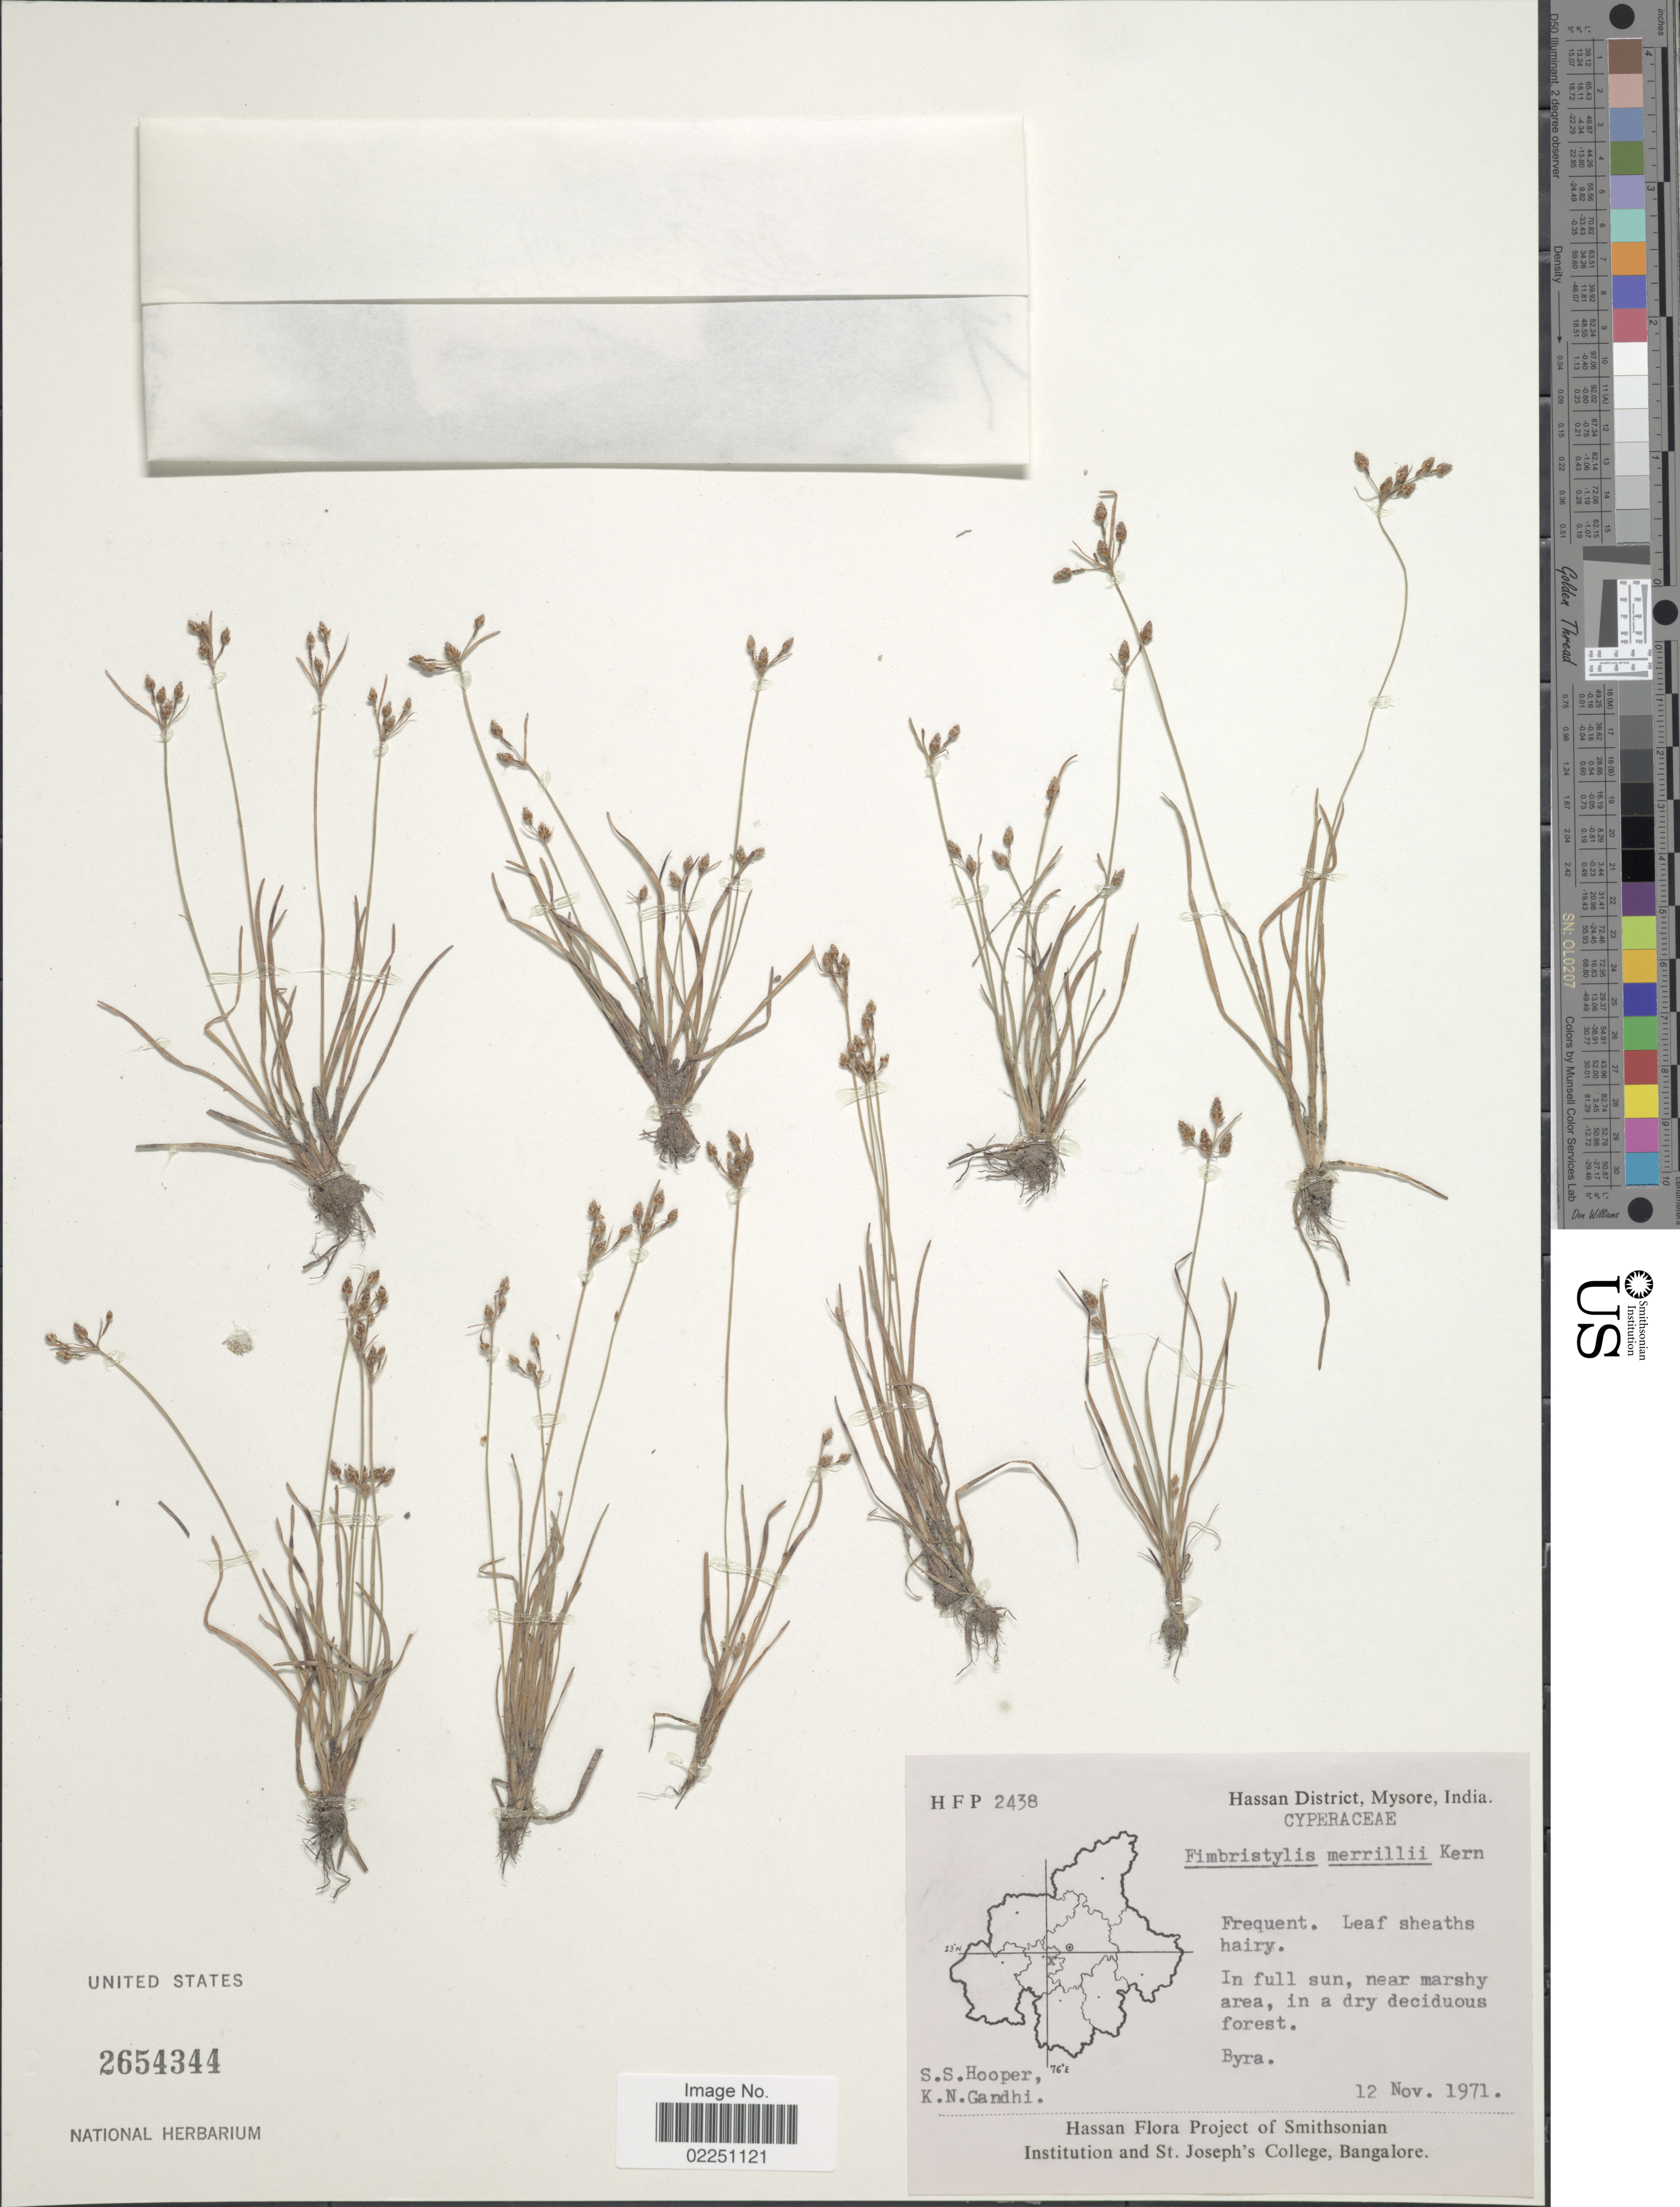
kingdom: Plantae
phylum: Tracheophyta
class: Liliopsida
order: Poales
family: Cyperaceae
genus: Fimbristylis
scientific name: Fimbristylis merrillii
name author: J. Kern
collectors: S. S. Hooper & K. N. Gandhi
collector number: HFP2438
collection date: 1971-11-12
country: India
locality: Hassan District, Mysore. Byra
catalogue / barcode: US 2654344